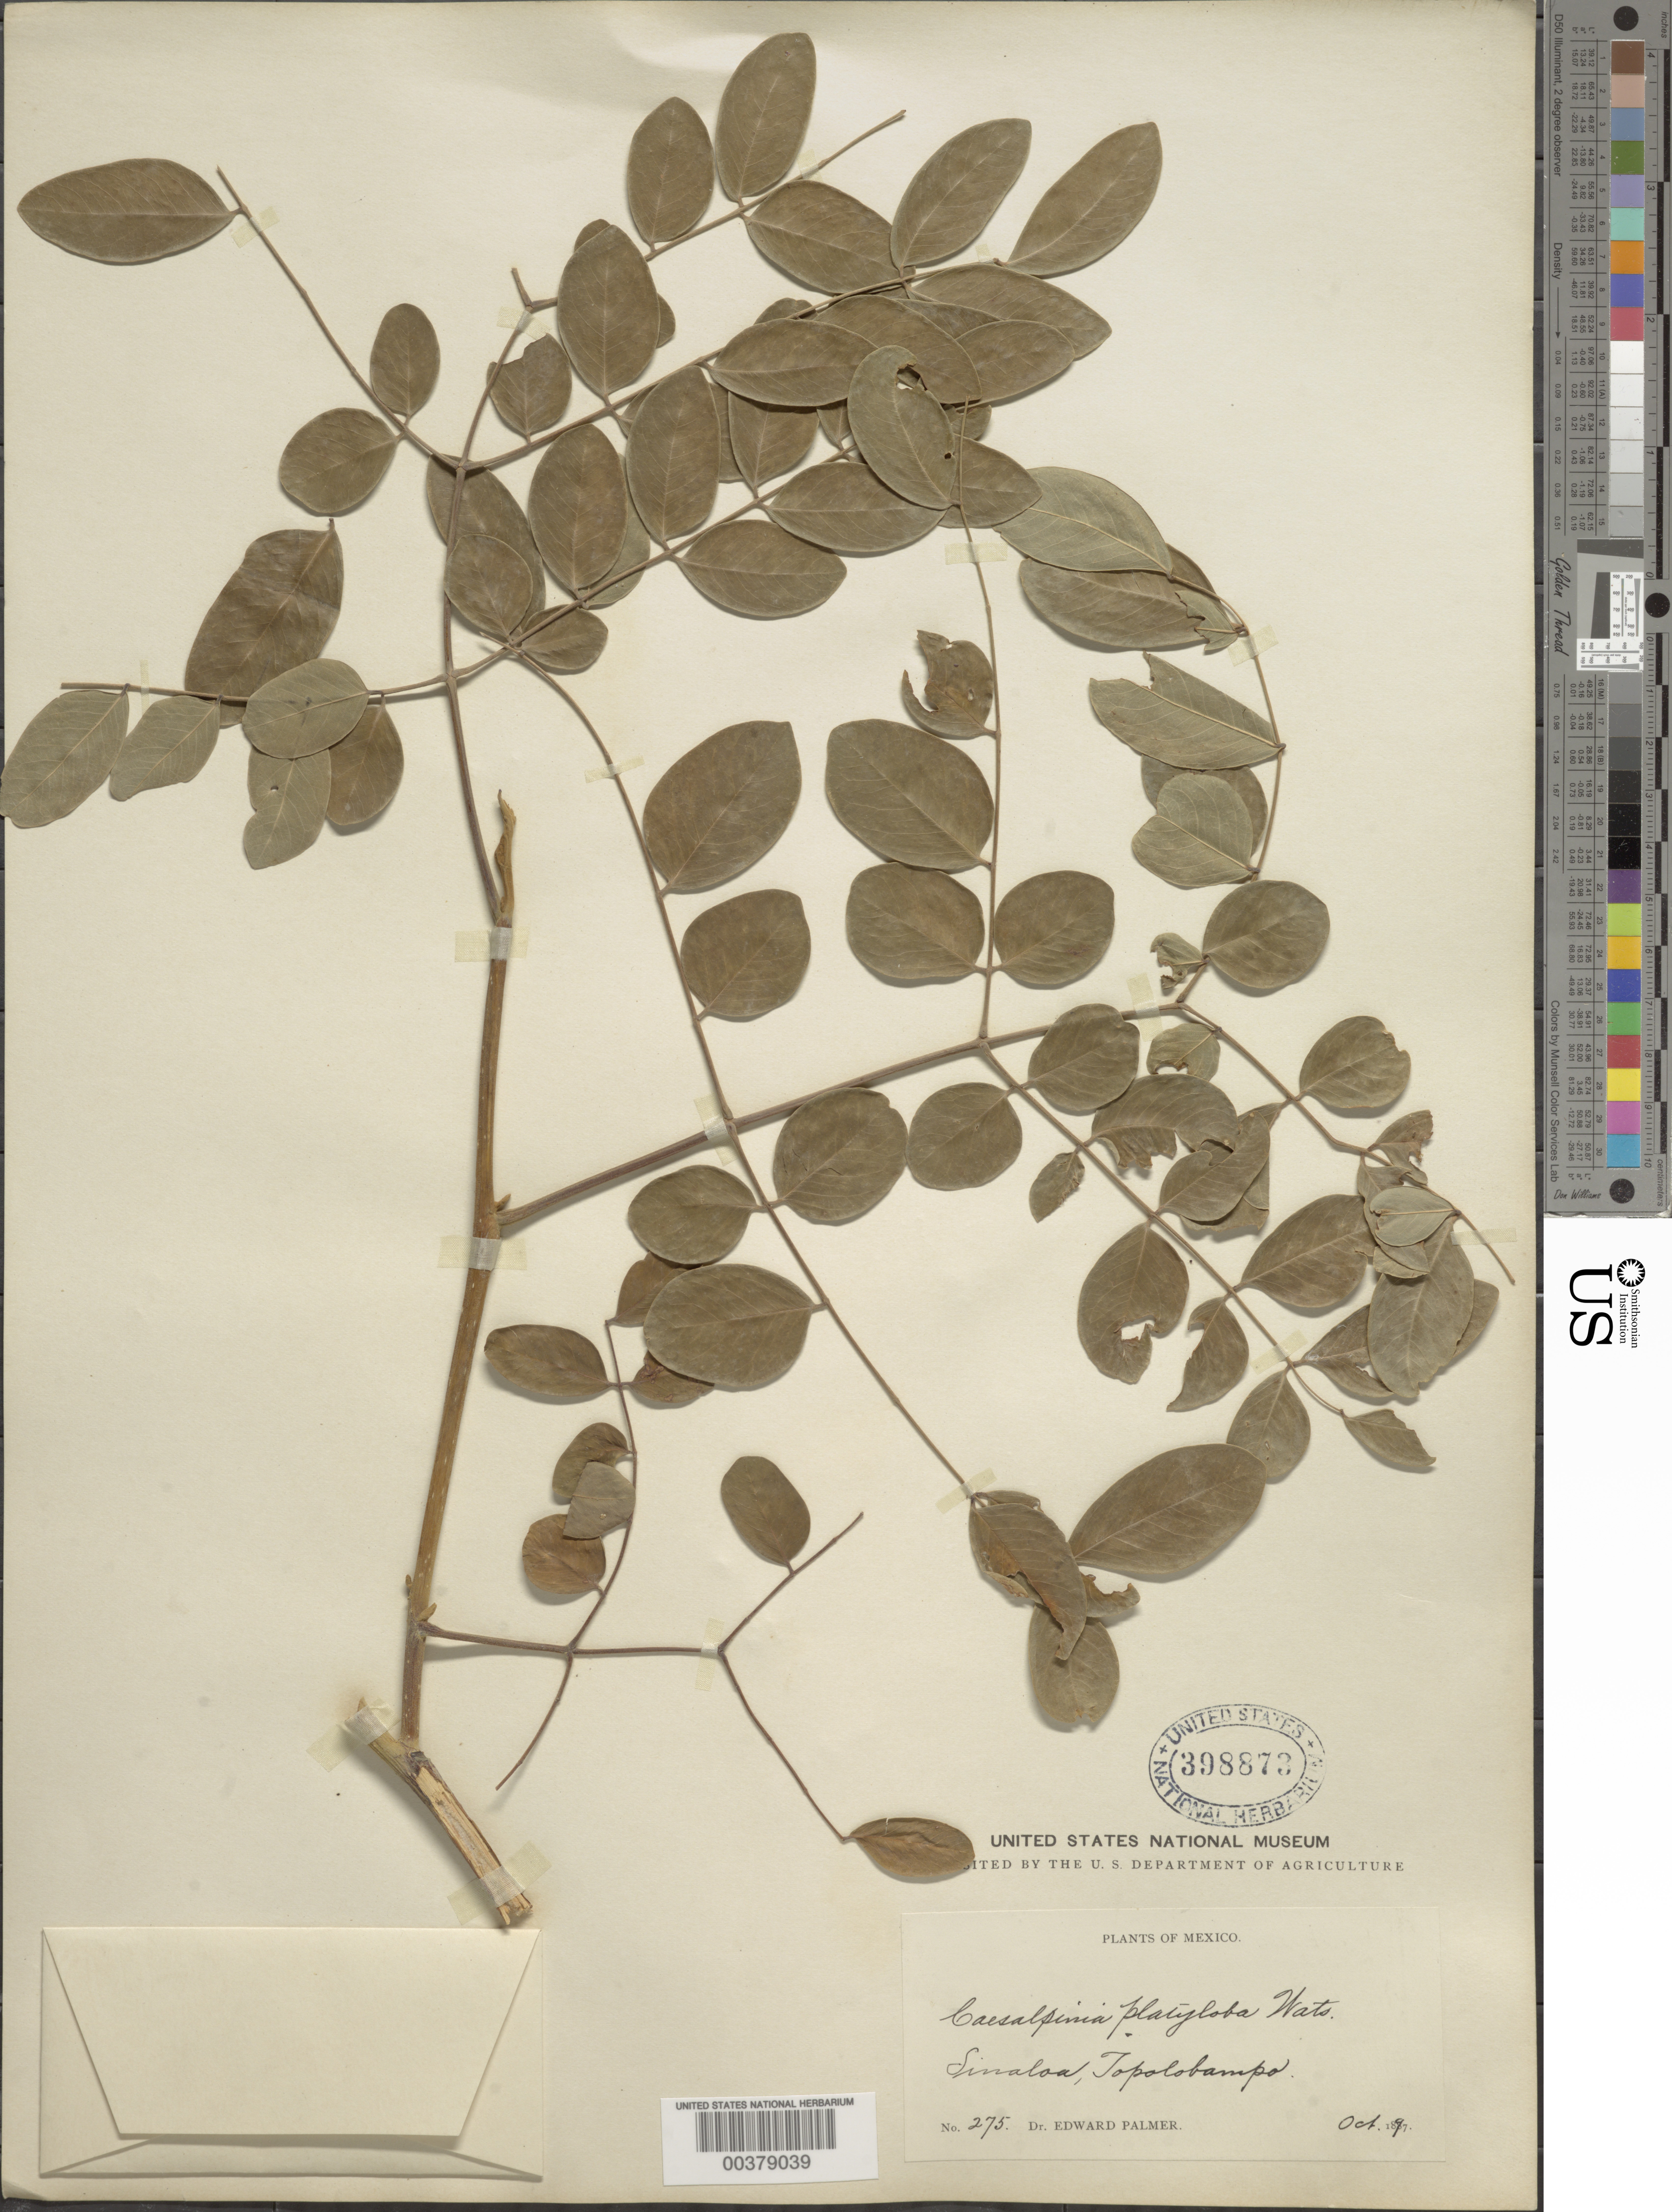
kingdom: Plantae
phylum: Tracheophyta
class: Magnoliopsida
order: Fabales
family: Fabaceae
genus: Coulteria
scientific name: Coulteria platyloba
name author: (S. Watson) N. Zamora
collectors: E. Palmer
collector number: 275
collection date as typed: Oct 1897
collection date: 1897-10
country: Mexico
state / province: Sinaloa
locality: Topolobampo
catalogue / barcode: US 398873